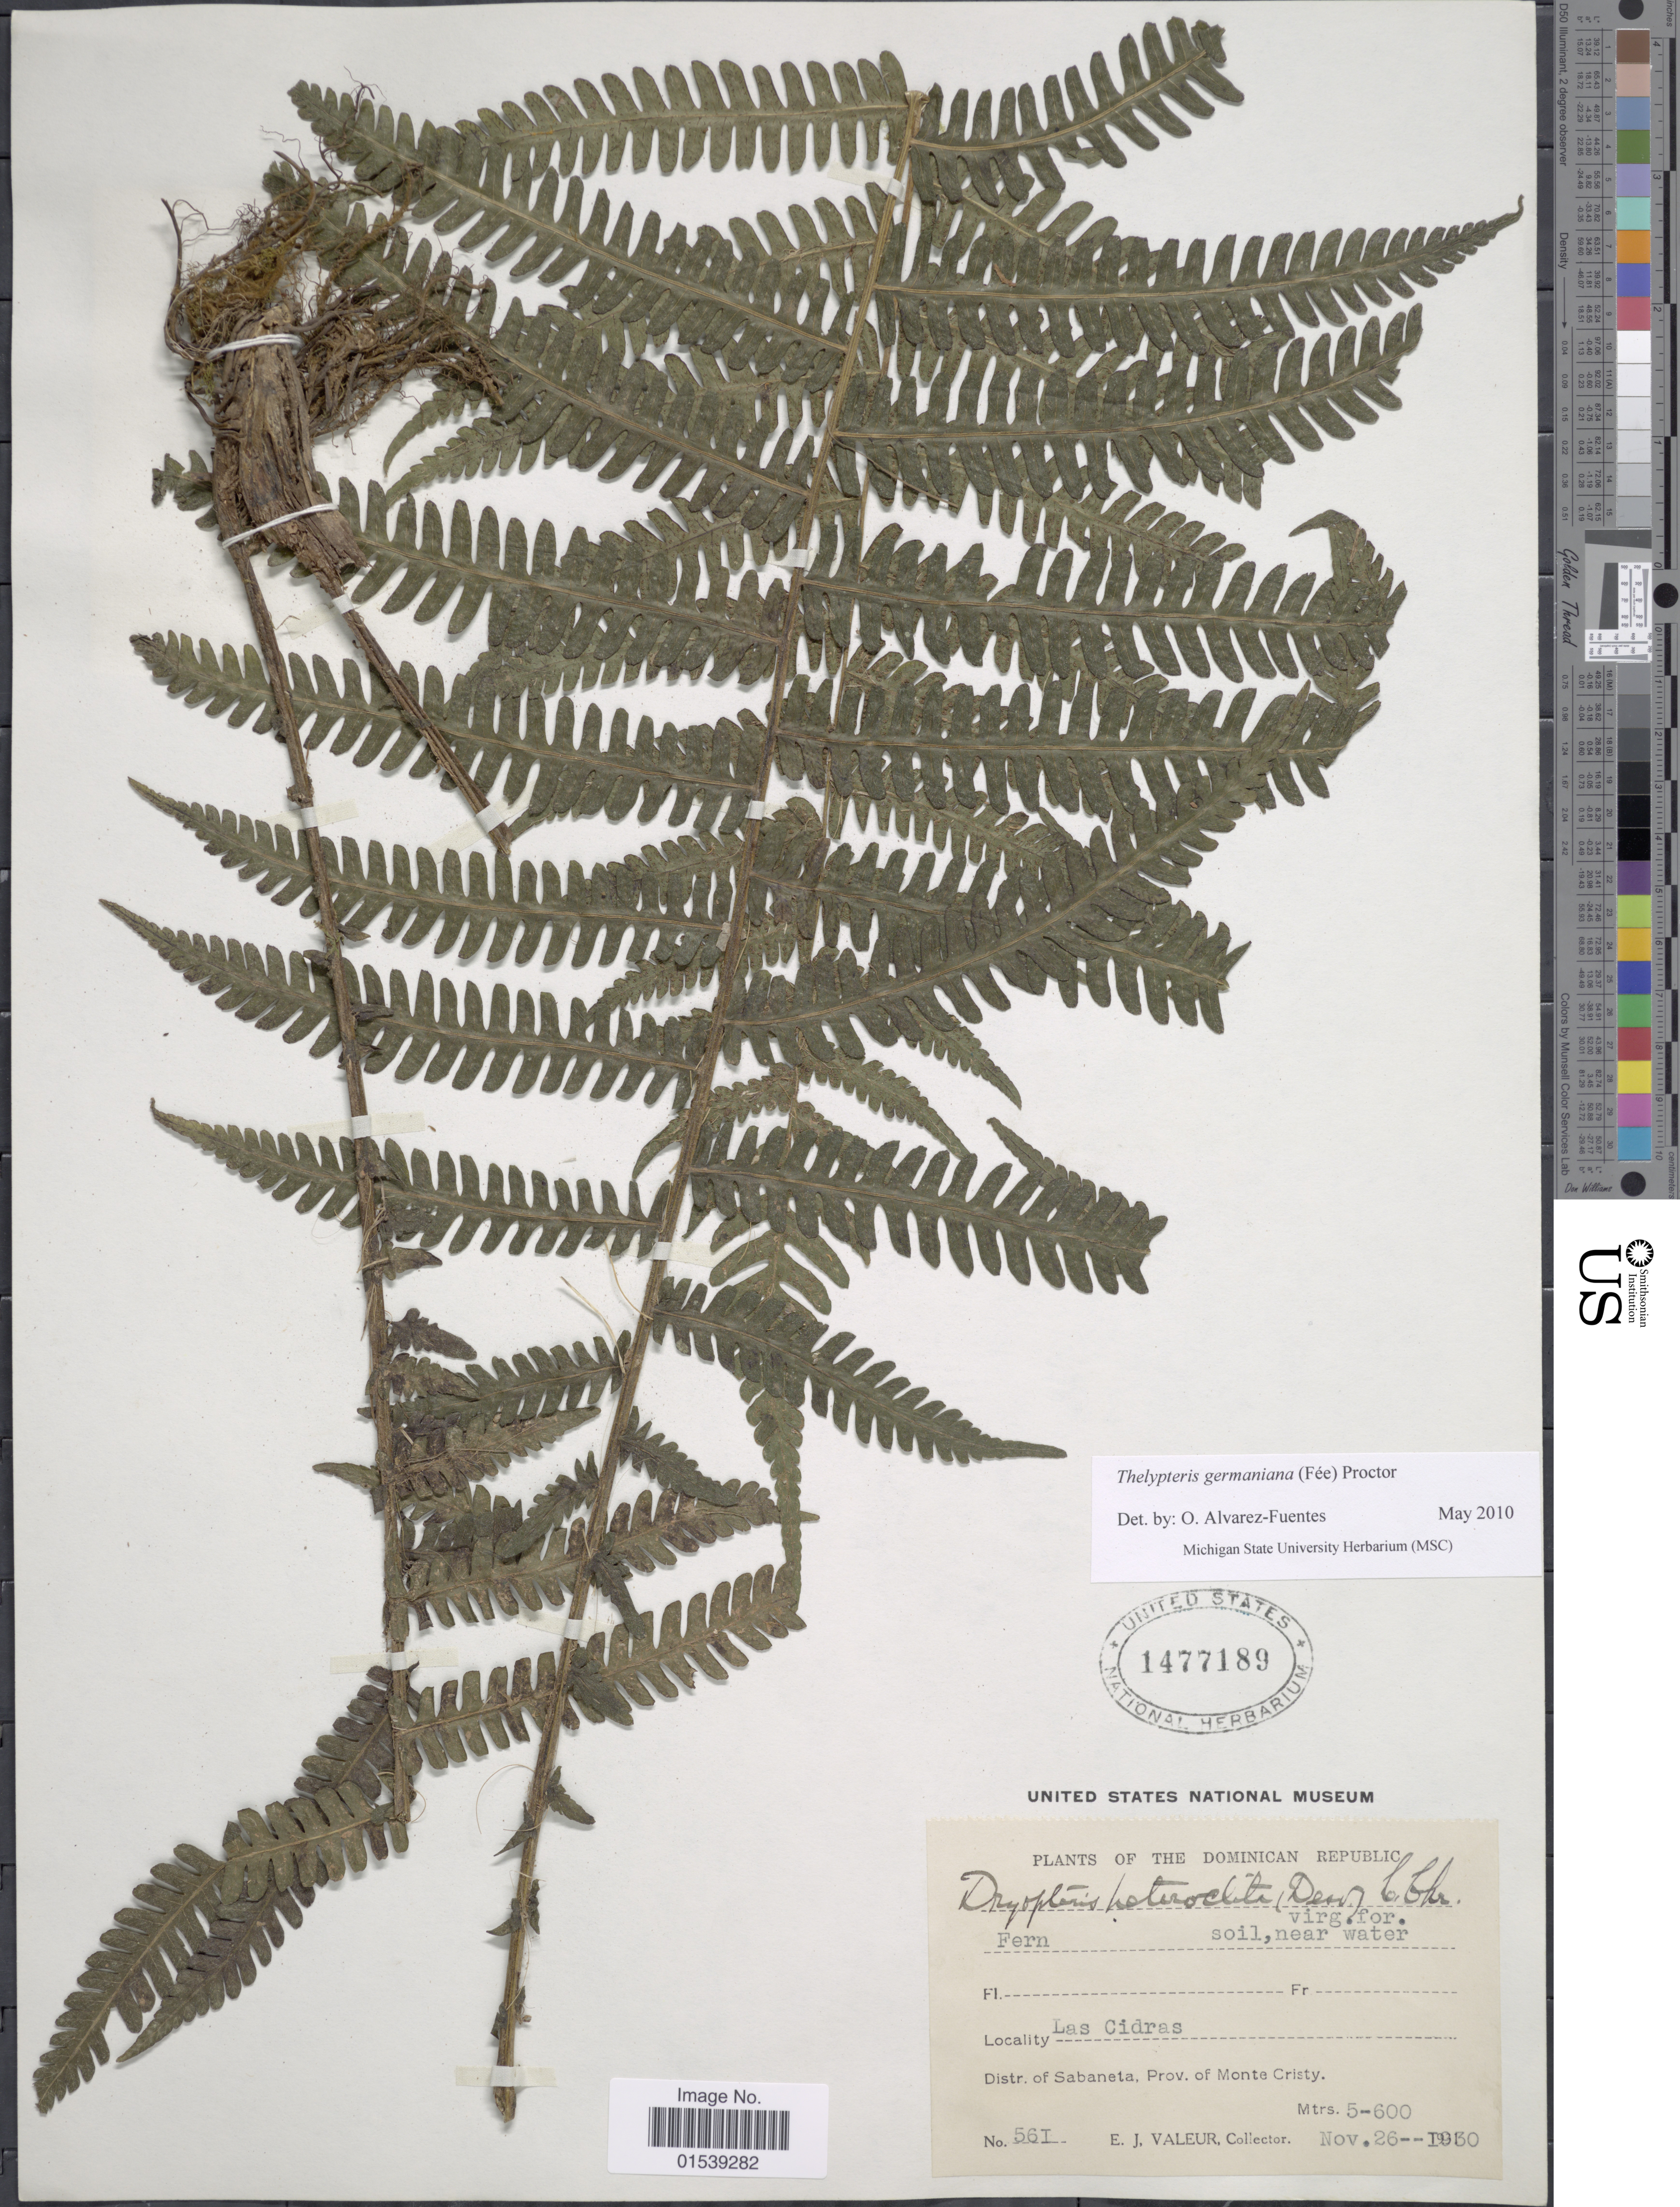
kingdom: Plantae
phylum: Tracheophyta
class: Polypodiopsida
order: Polypodiales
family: Thelypteridaceae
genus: Amauropelta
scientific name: Amauropelta germaniana (Fée) comb. nov., ined. 2015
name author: (Fée)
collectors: E. Valeur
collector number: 561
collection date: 1930-11-26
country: Dominican Republic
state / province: Monte Cristi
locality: Las Cidras, Distr. of Sabaneta, Prov. of Monte Cristy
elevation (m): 500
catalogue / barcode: US 1477189